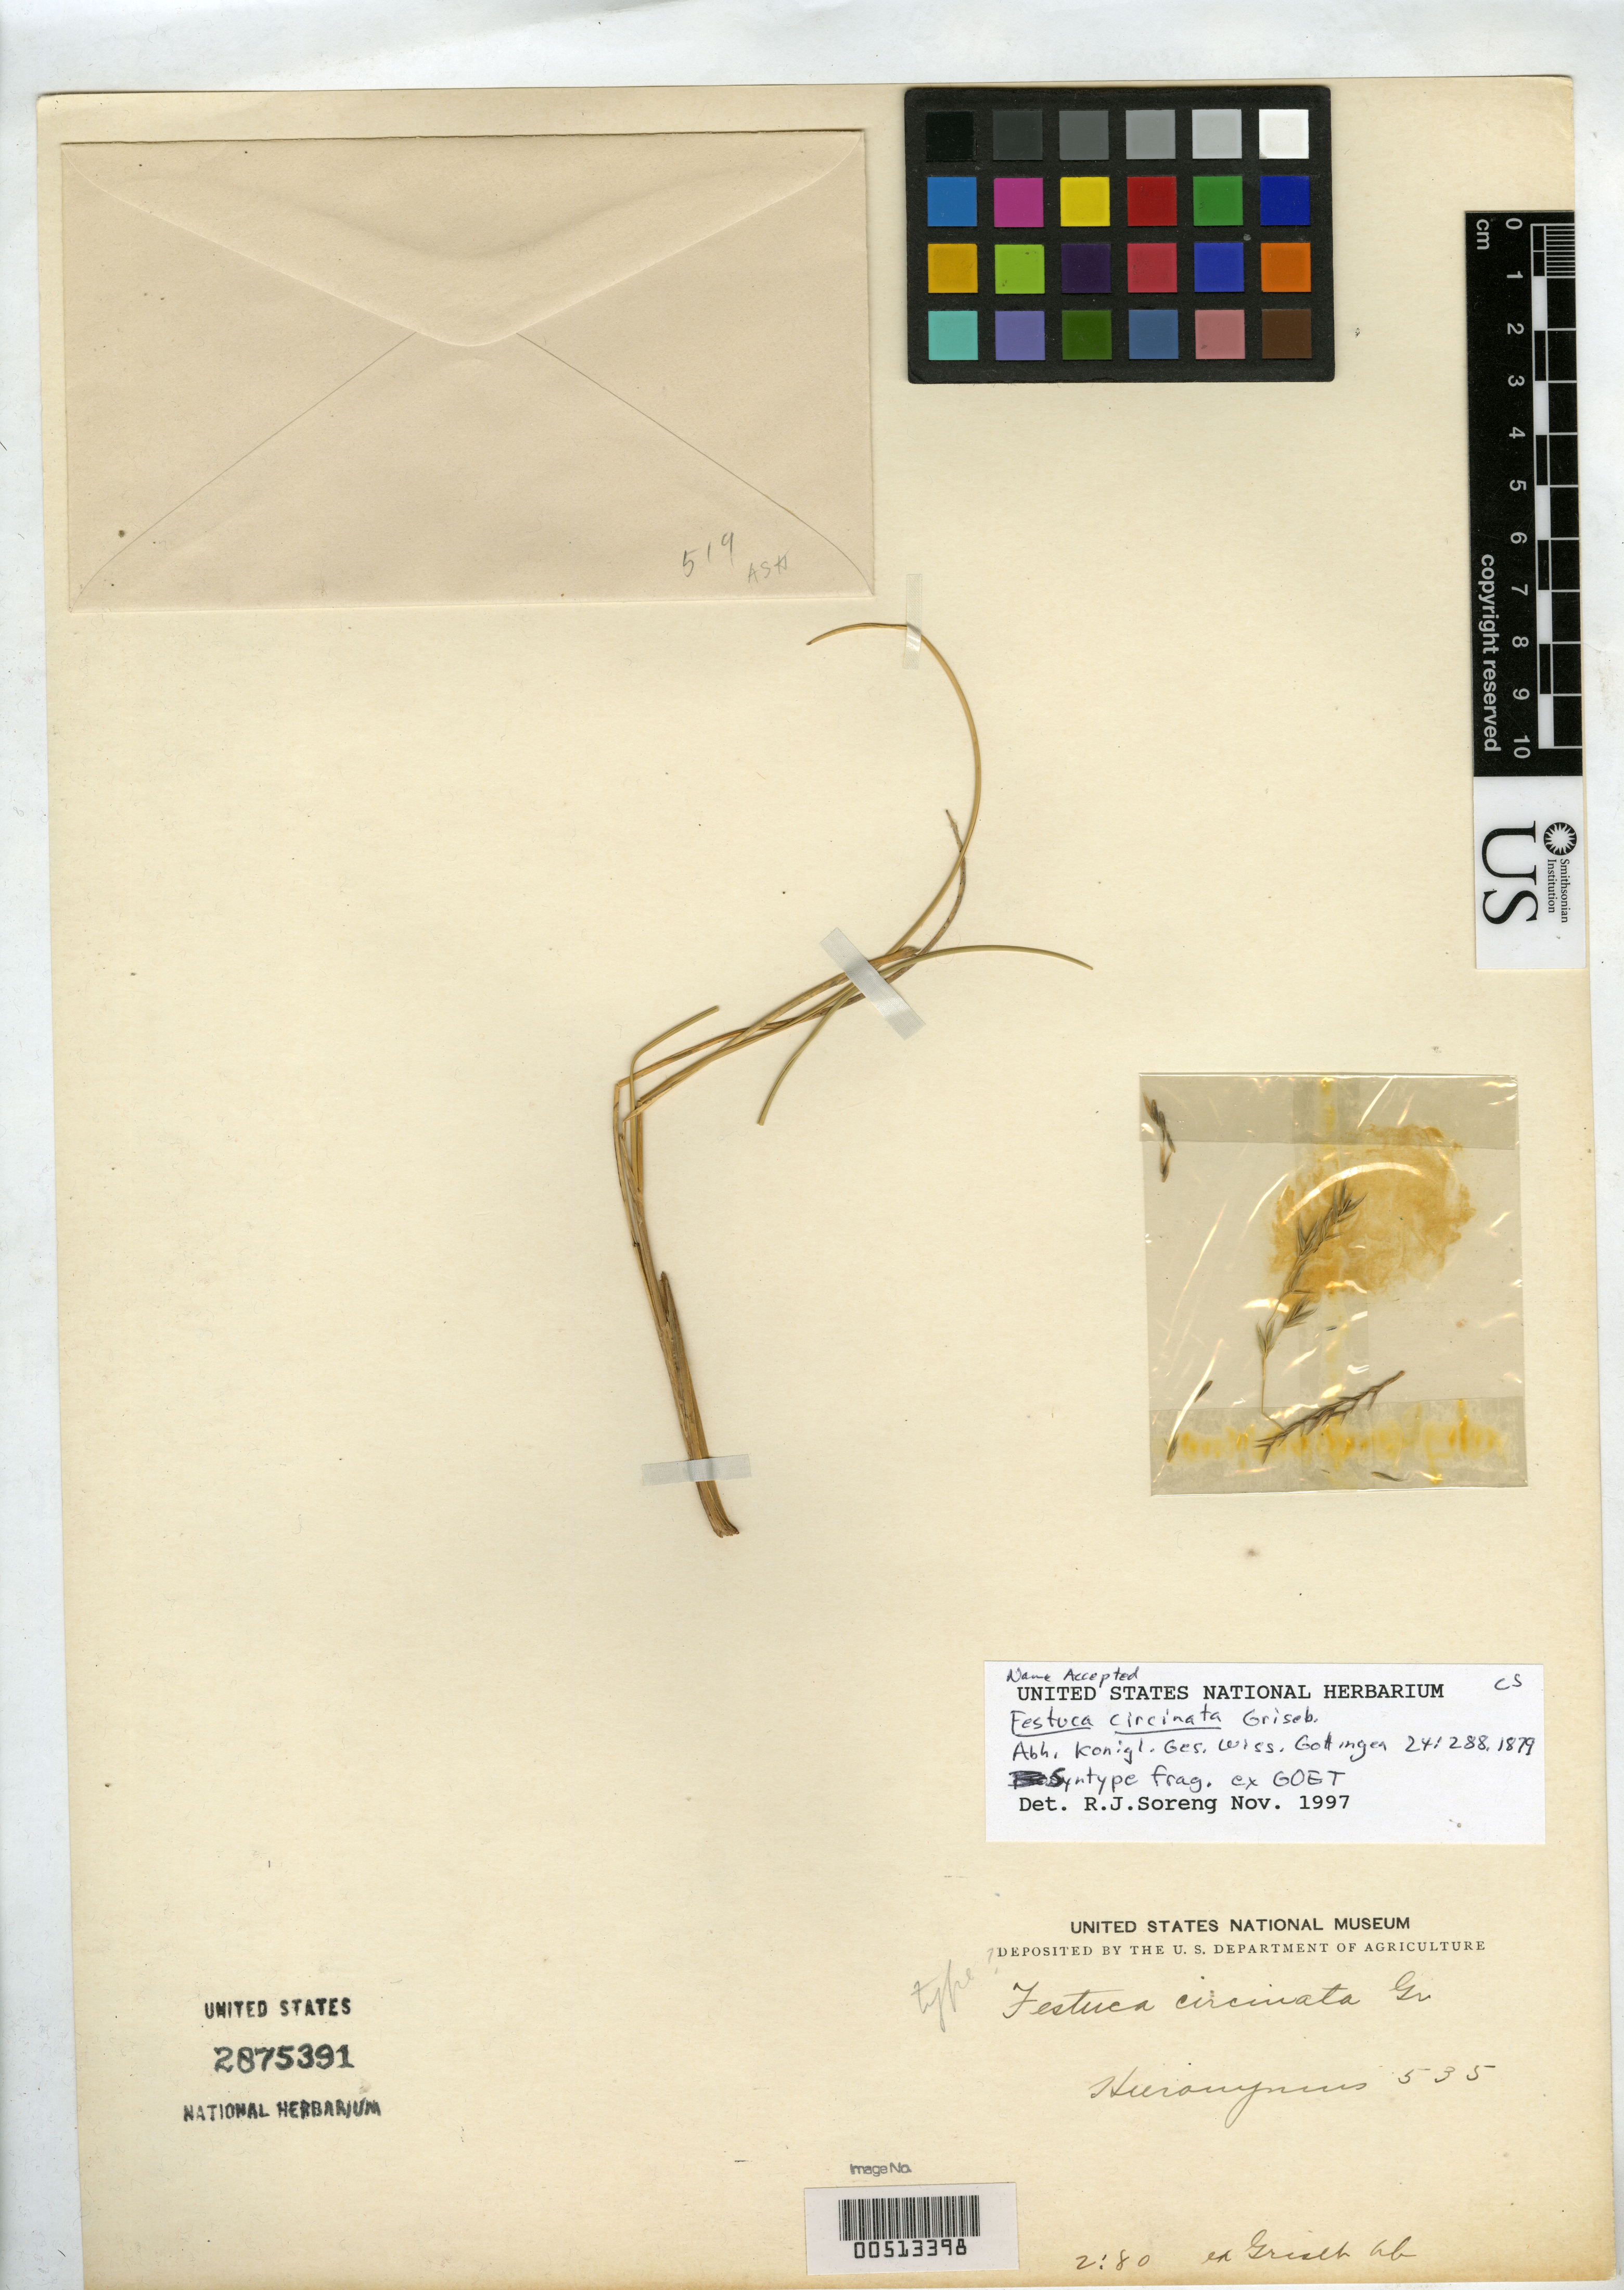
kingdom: Plantae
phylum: Tracheophyta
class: Liliopsida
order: Poales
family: Poaceae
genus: Festuca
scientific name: Festuca circinata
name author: Griseb.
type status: Type Fragment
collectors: G. H. Hieronymus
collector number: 535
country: Chile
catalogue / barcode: US 2875391